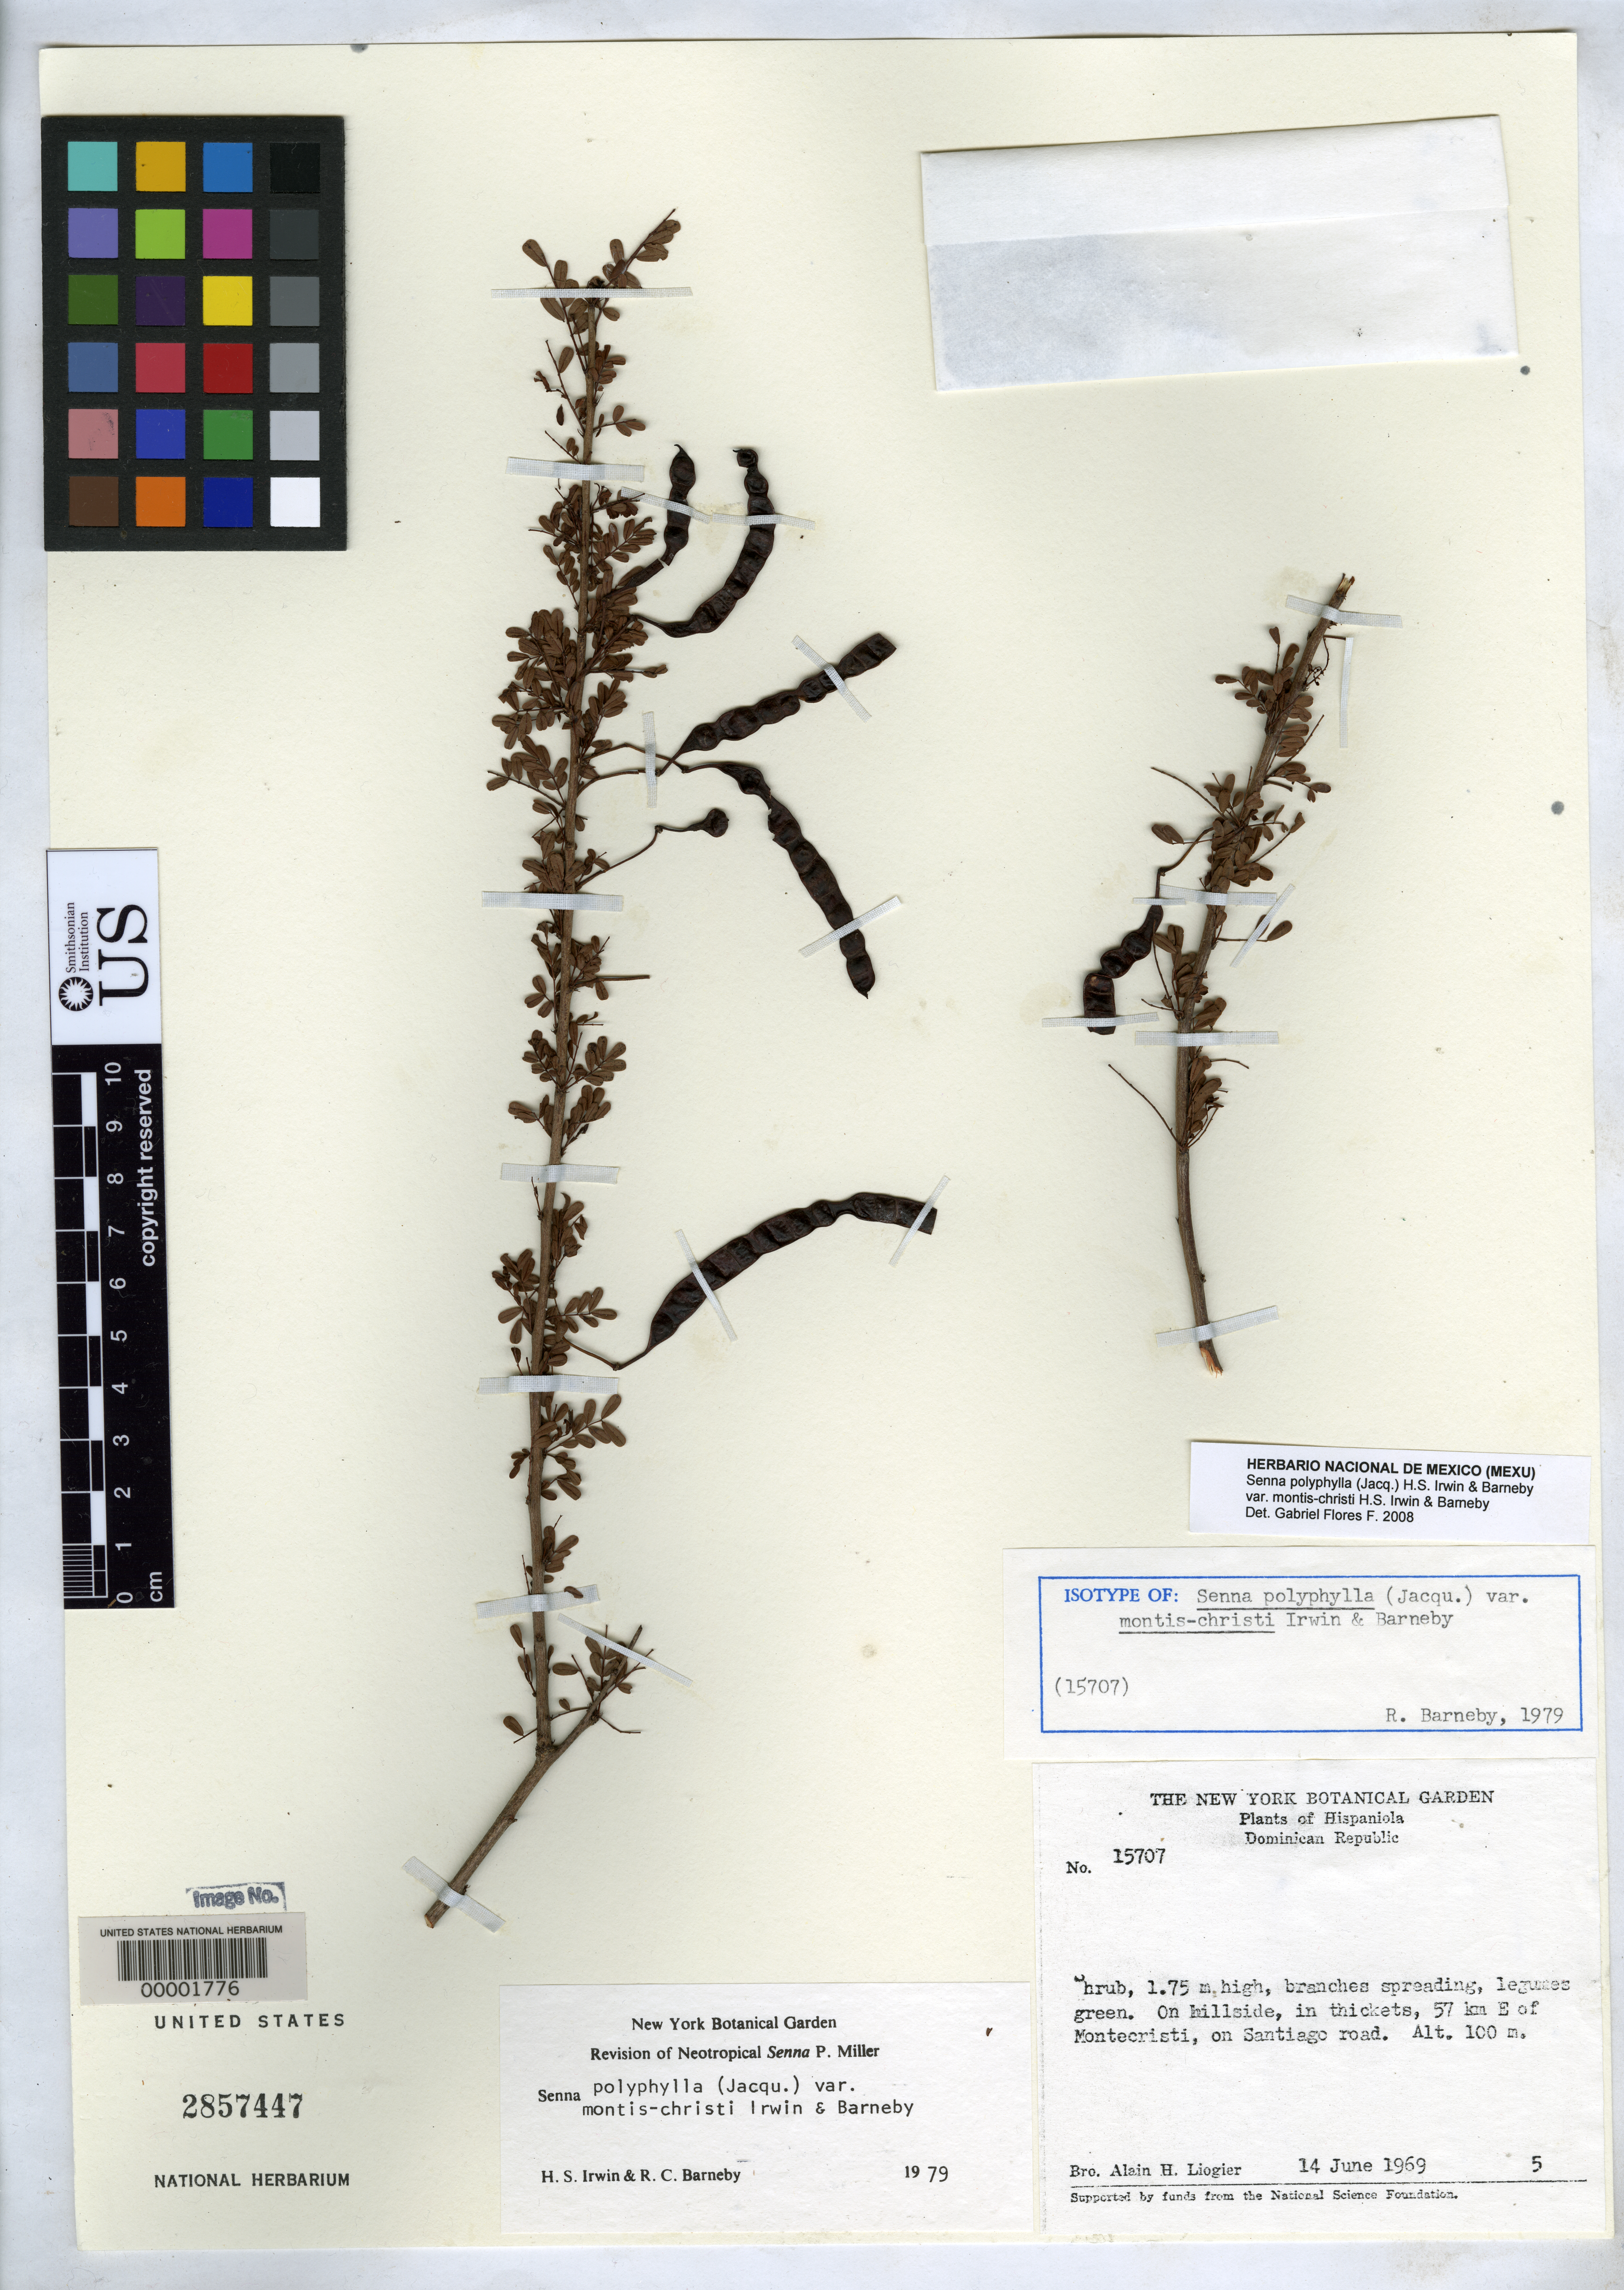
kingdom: Plantae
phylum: Tracheophyta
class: Magnoliopsida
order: Fabales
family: Fabaceae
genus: Senna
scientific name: Senna polyphylla var. montis-christi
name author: H.S. Irwin & Barneby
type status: Isotype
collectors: A. H. Liogier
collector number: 15707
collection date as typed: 14 Jun 1969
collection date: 1969-06-14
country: Dominican Republic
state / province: Monte Cristi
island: Hispaniola Island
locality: E of Montecristi on Santiago road.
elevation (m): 100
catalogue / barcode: US 2857447